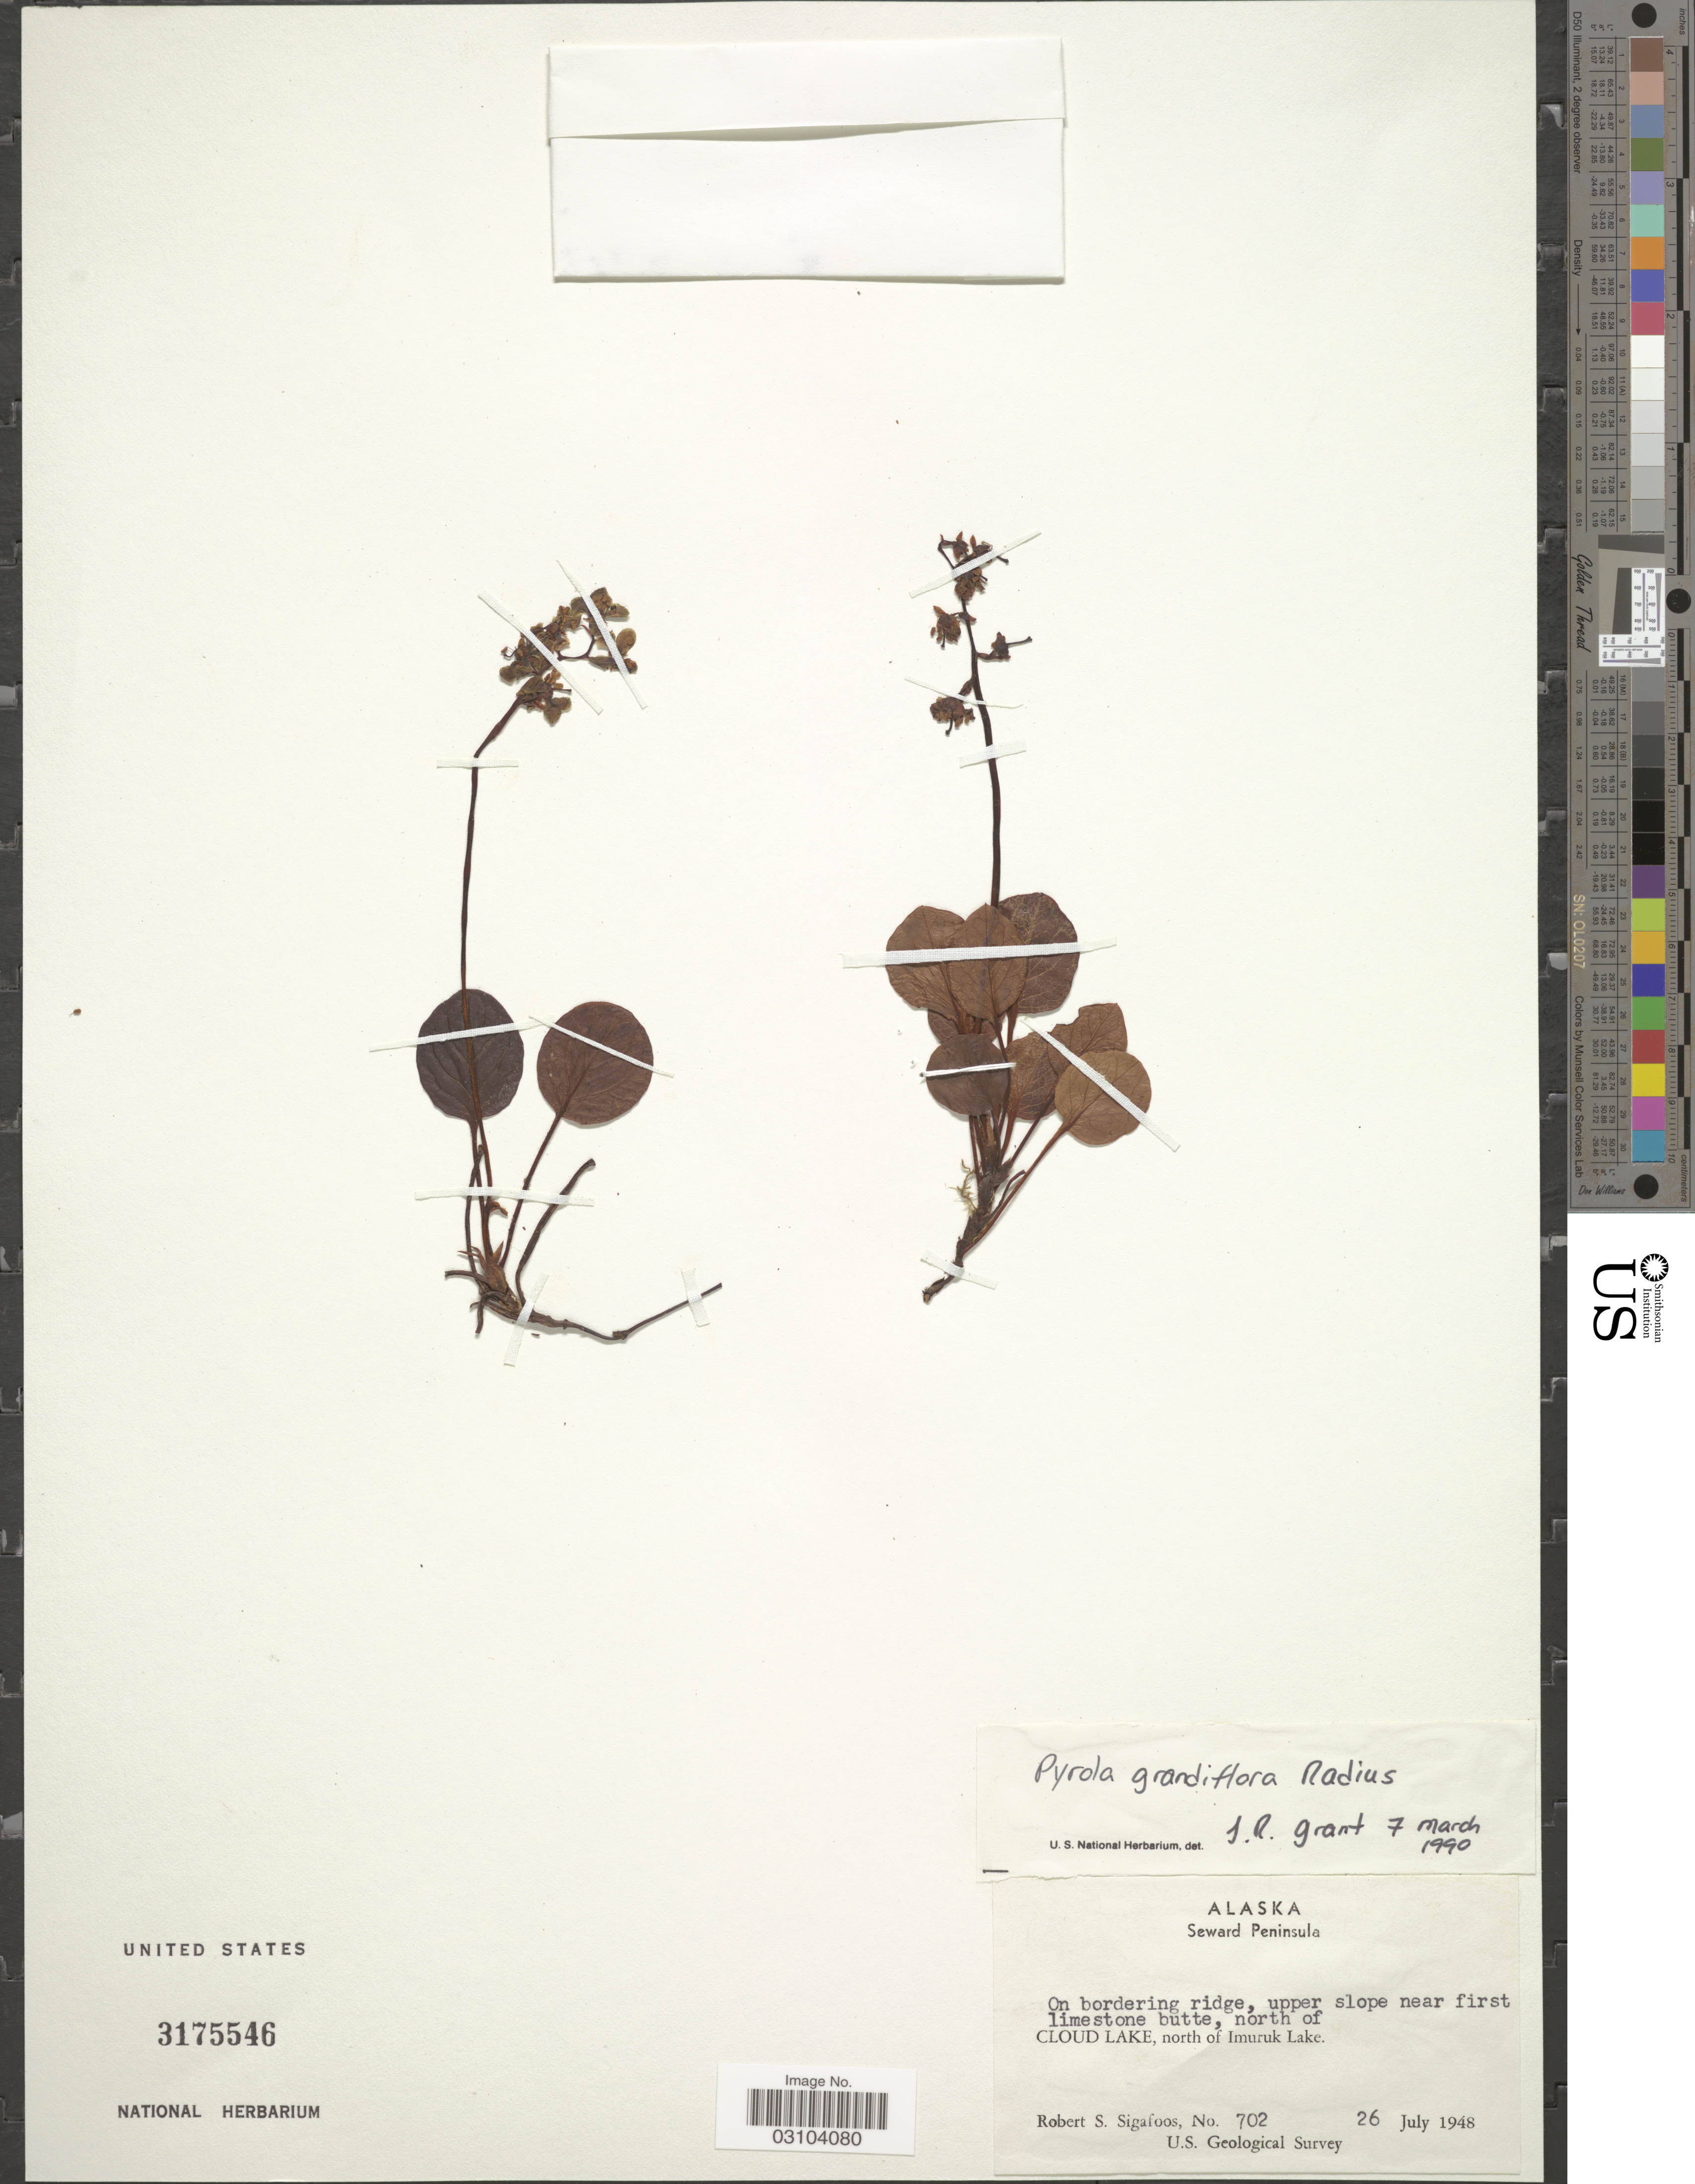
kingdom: Plantae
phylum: Tracheophyta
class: Magnoliopsida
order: Ericales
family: Ericaceae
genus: Pyrola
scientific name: Pyrola grandiflora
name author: Radius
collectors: R. Sigafoos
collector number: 702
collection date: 1948-07-26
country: United States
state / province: Alaska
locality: Seward Peninsula. North of Cloud Lake, north of Imuruk Lake.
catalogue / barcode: US 3175546